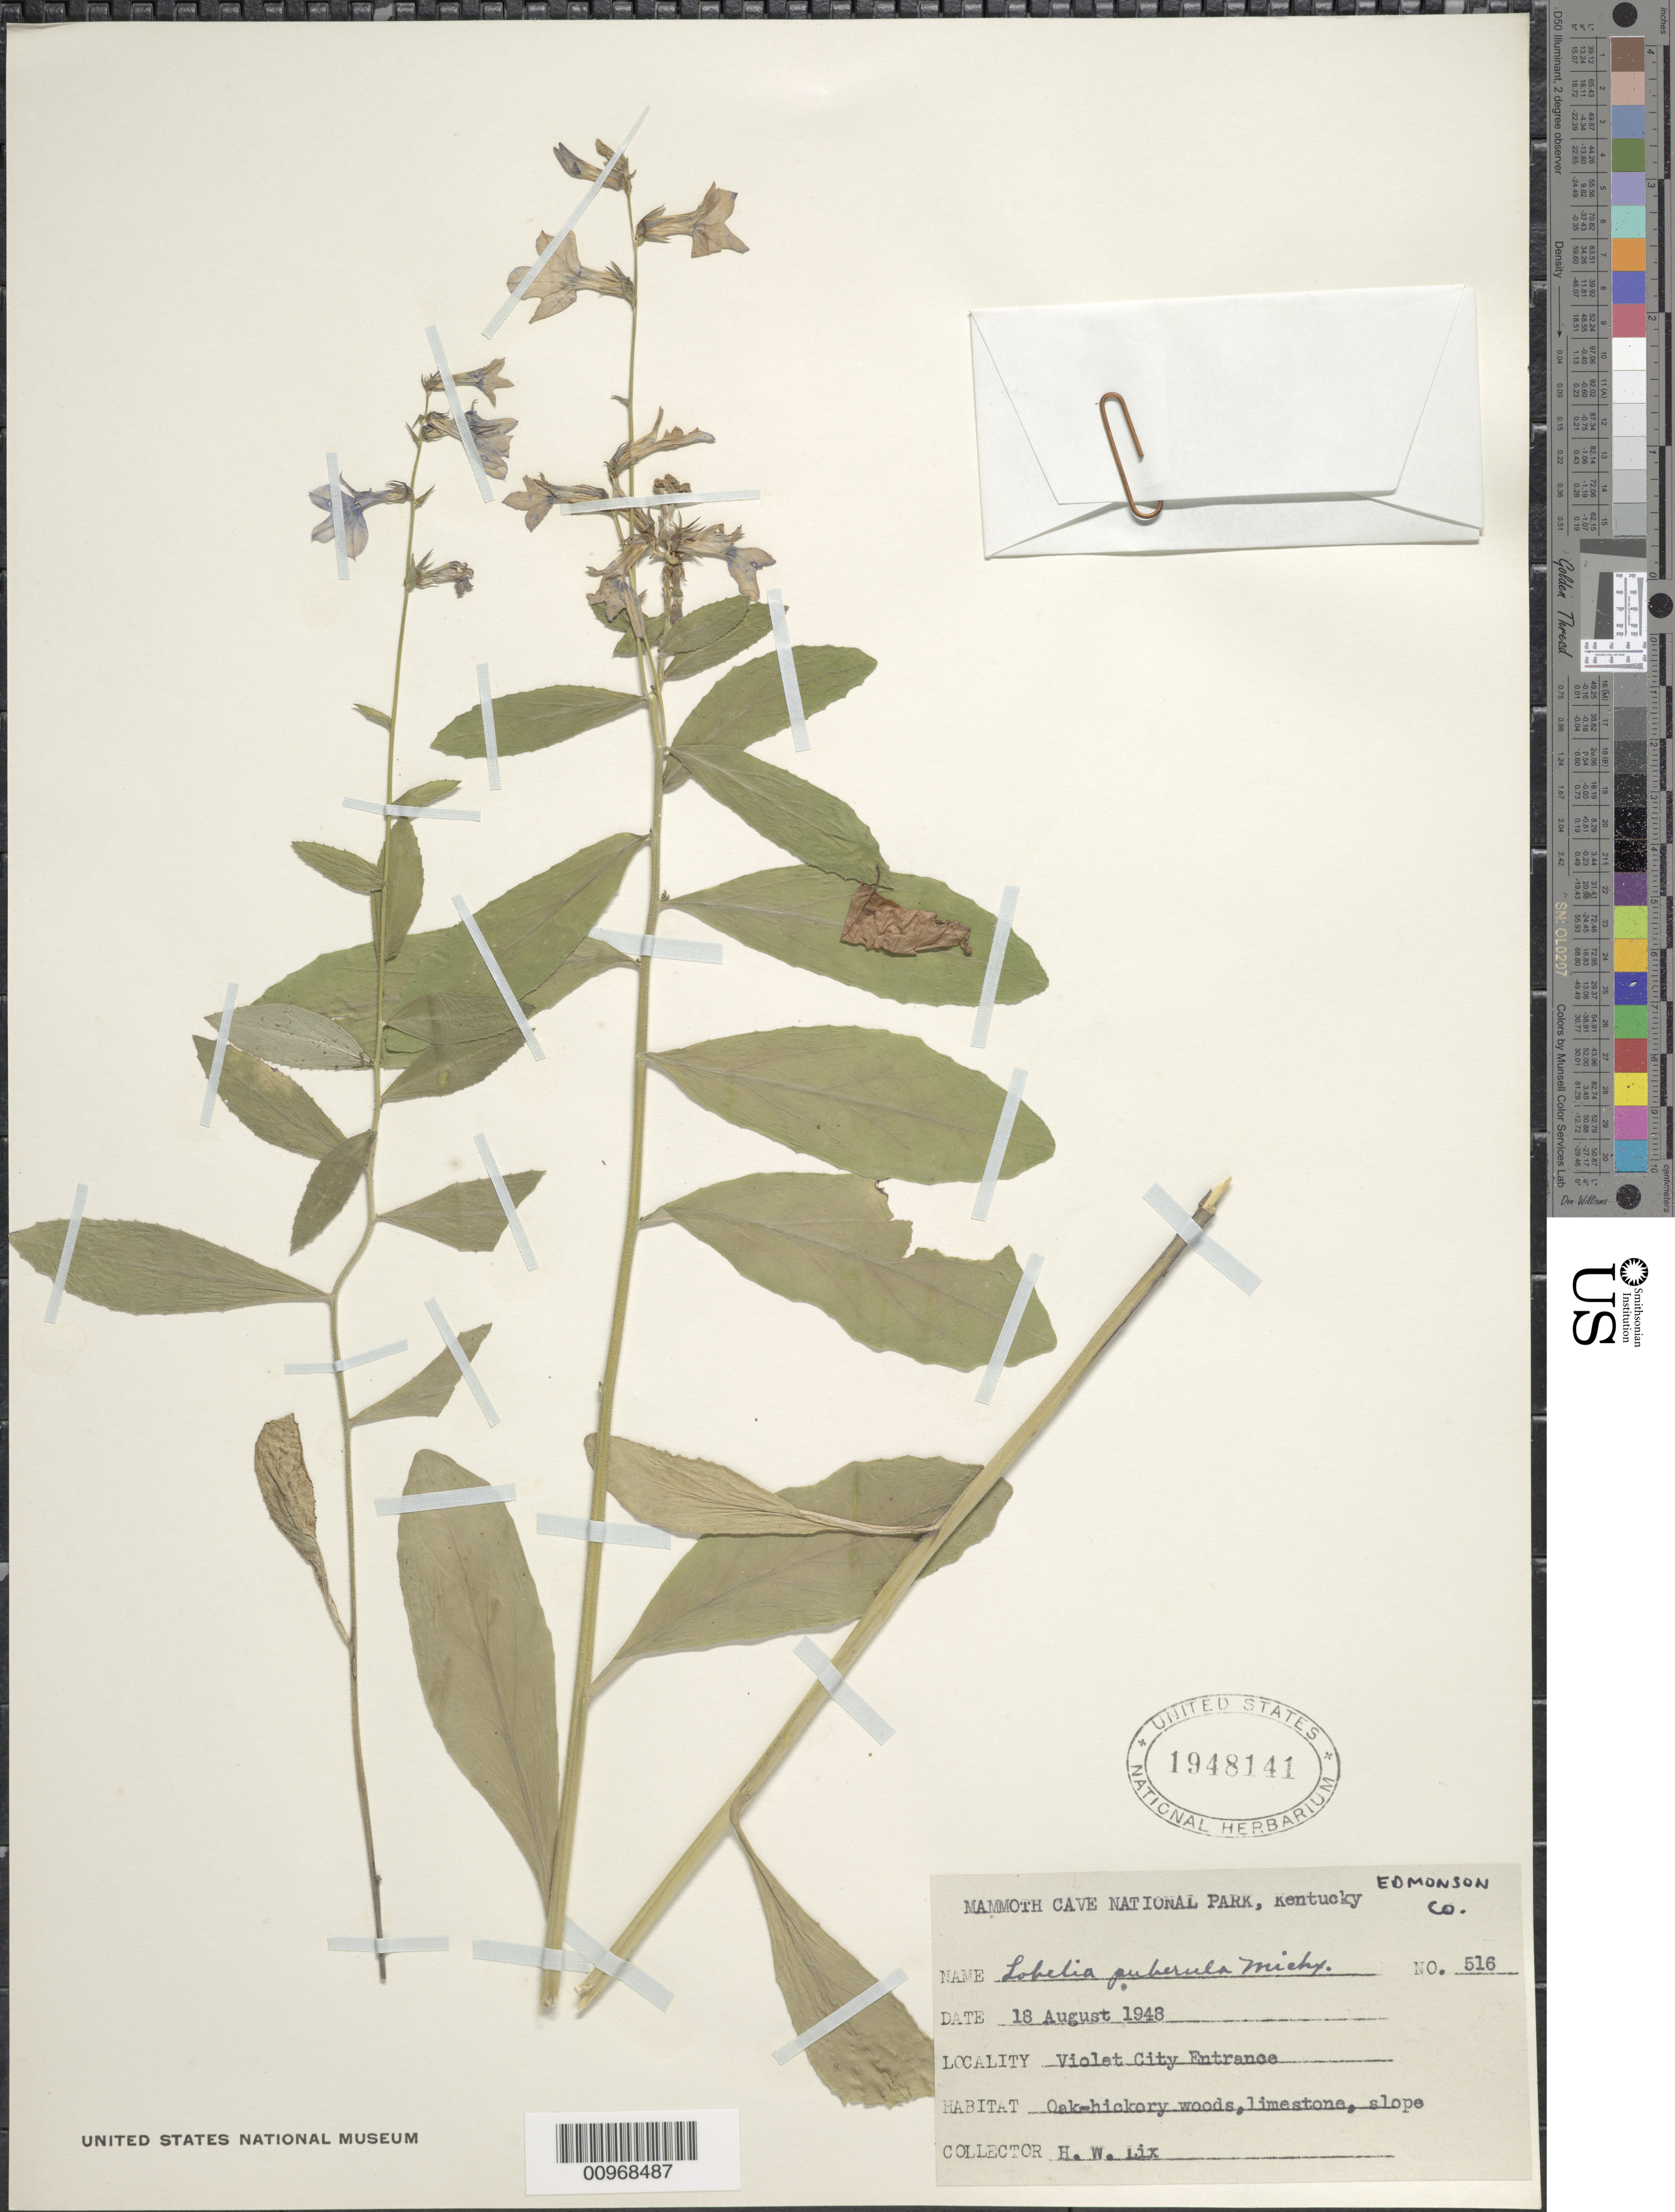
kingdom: Plantae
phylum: Tracheophyta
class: Magnoliopsida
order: Asterales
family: Campanulaceae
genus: Lobelia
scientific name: Lobelia puberula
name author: Michx.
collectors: H. W. Lix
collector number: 516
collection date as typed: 18 Aug 1948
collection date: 1948-08-18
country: United States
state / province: Kentucky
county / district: Edmonson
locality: Violet City entrance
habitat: oak-hickory woods, limestone, slope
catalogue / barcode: US 1948141